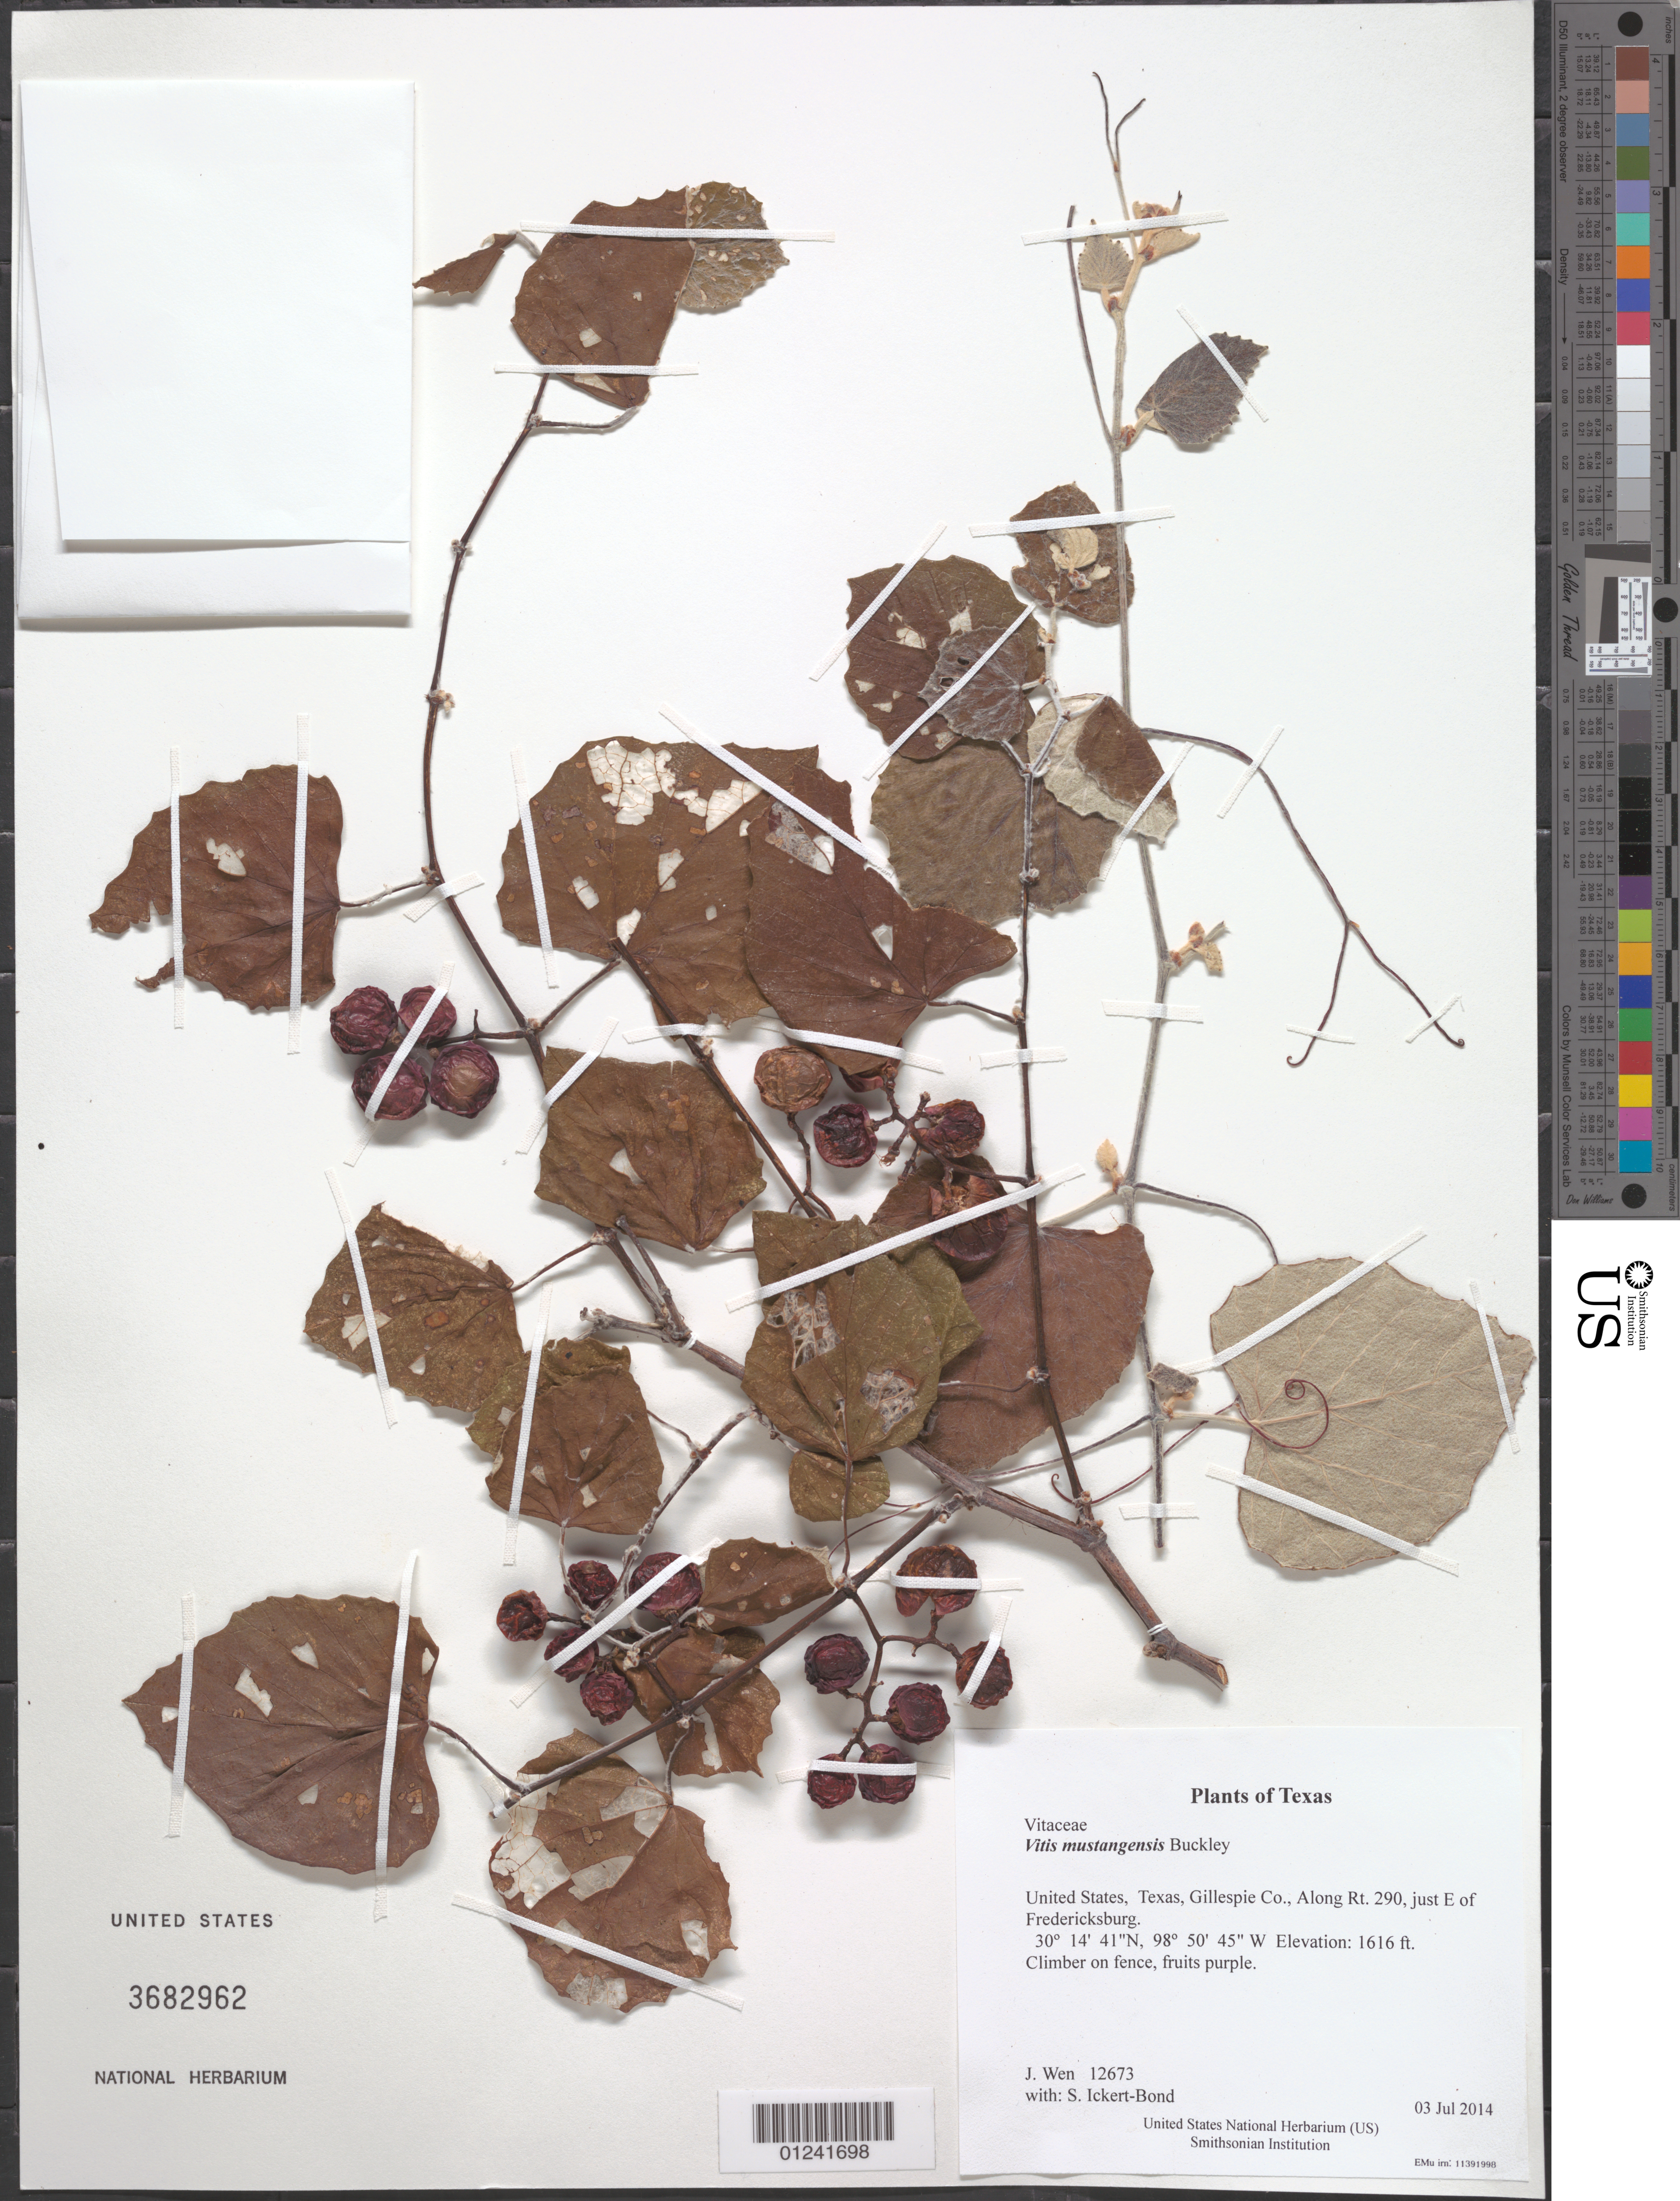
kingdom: Plantae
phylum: Tracheophyta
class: Magnoliopsida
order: Vitales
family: Vitaceae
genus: Vitis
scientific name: Vitis mustangensis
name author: Buckley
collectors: J. Wen & S. Ickert-Bond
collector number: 12673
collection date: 2014-07-03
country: United States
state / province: Texas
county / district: Gillespie Co.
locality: Along Rt. 290, just E of Fredericksburg.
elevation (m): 493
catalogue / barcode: US 3682962 01241698